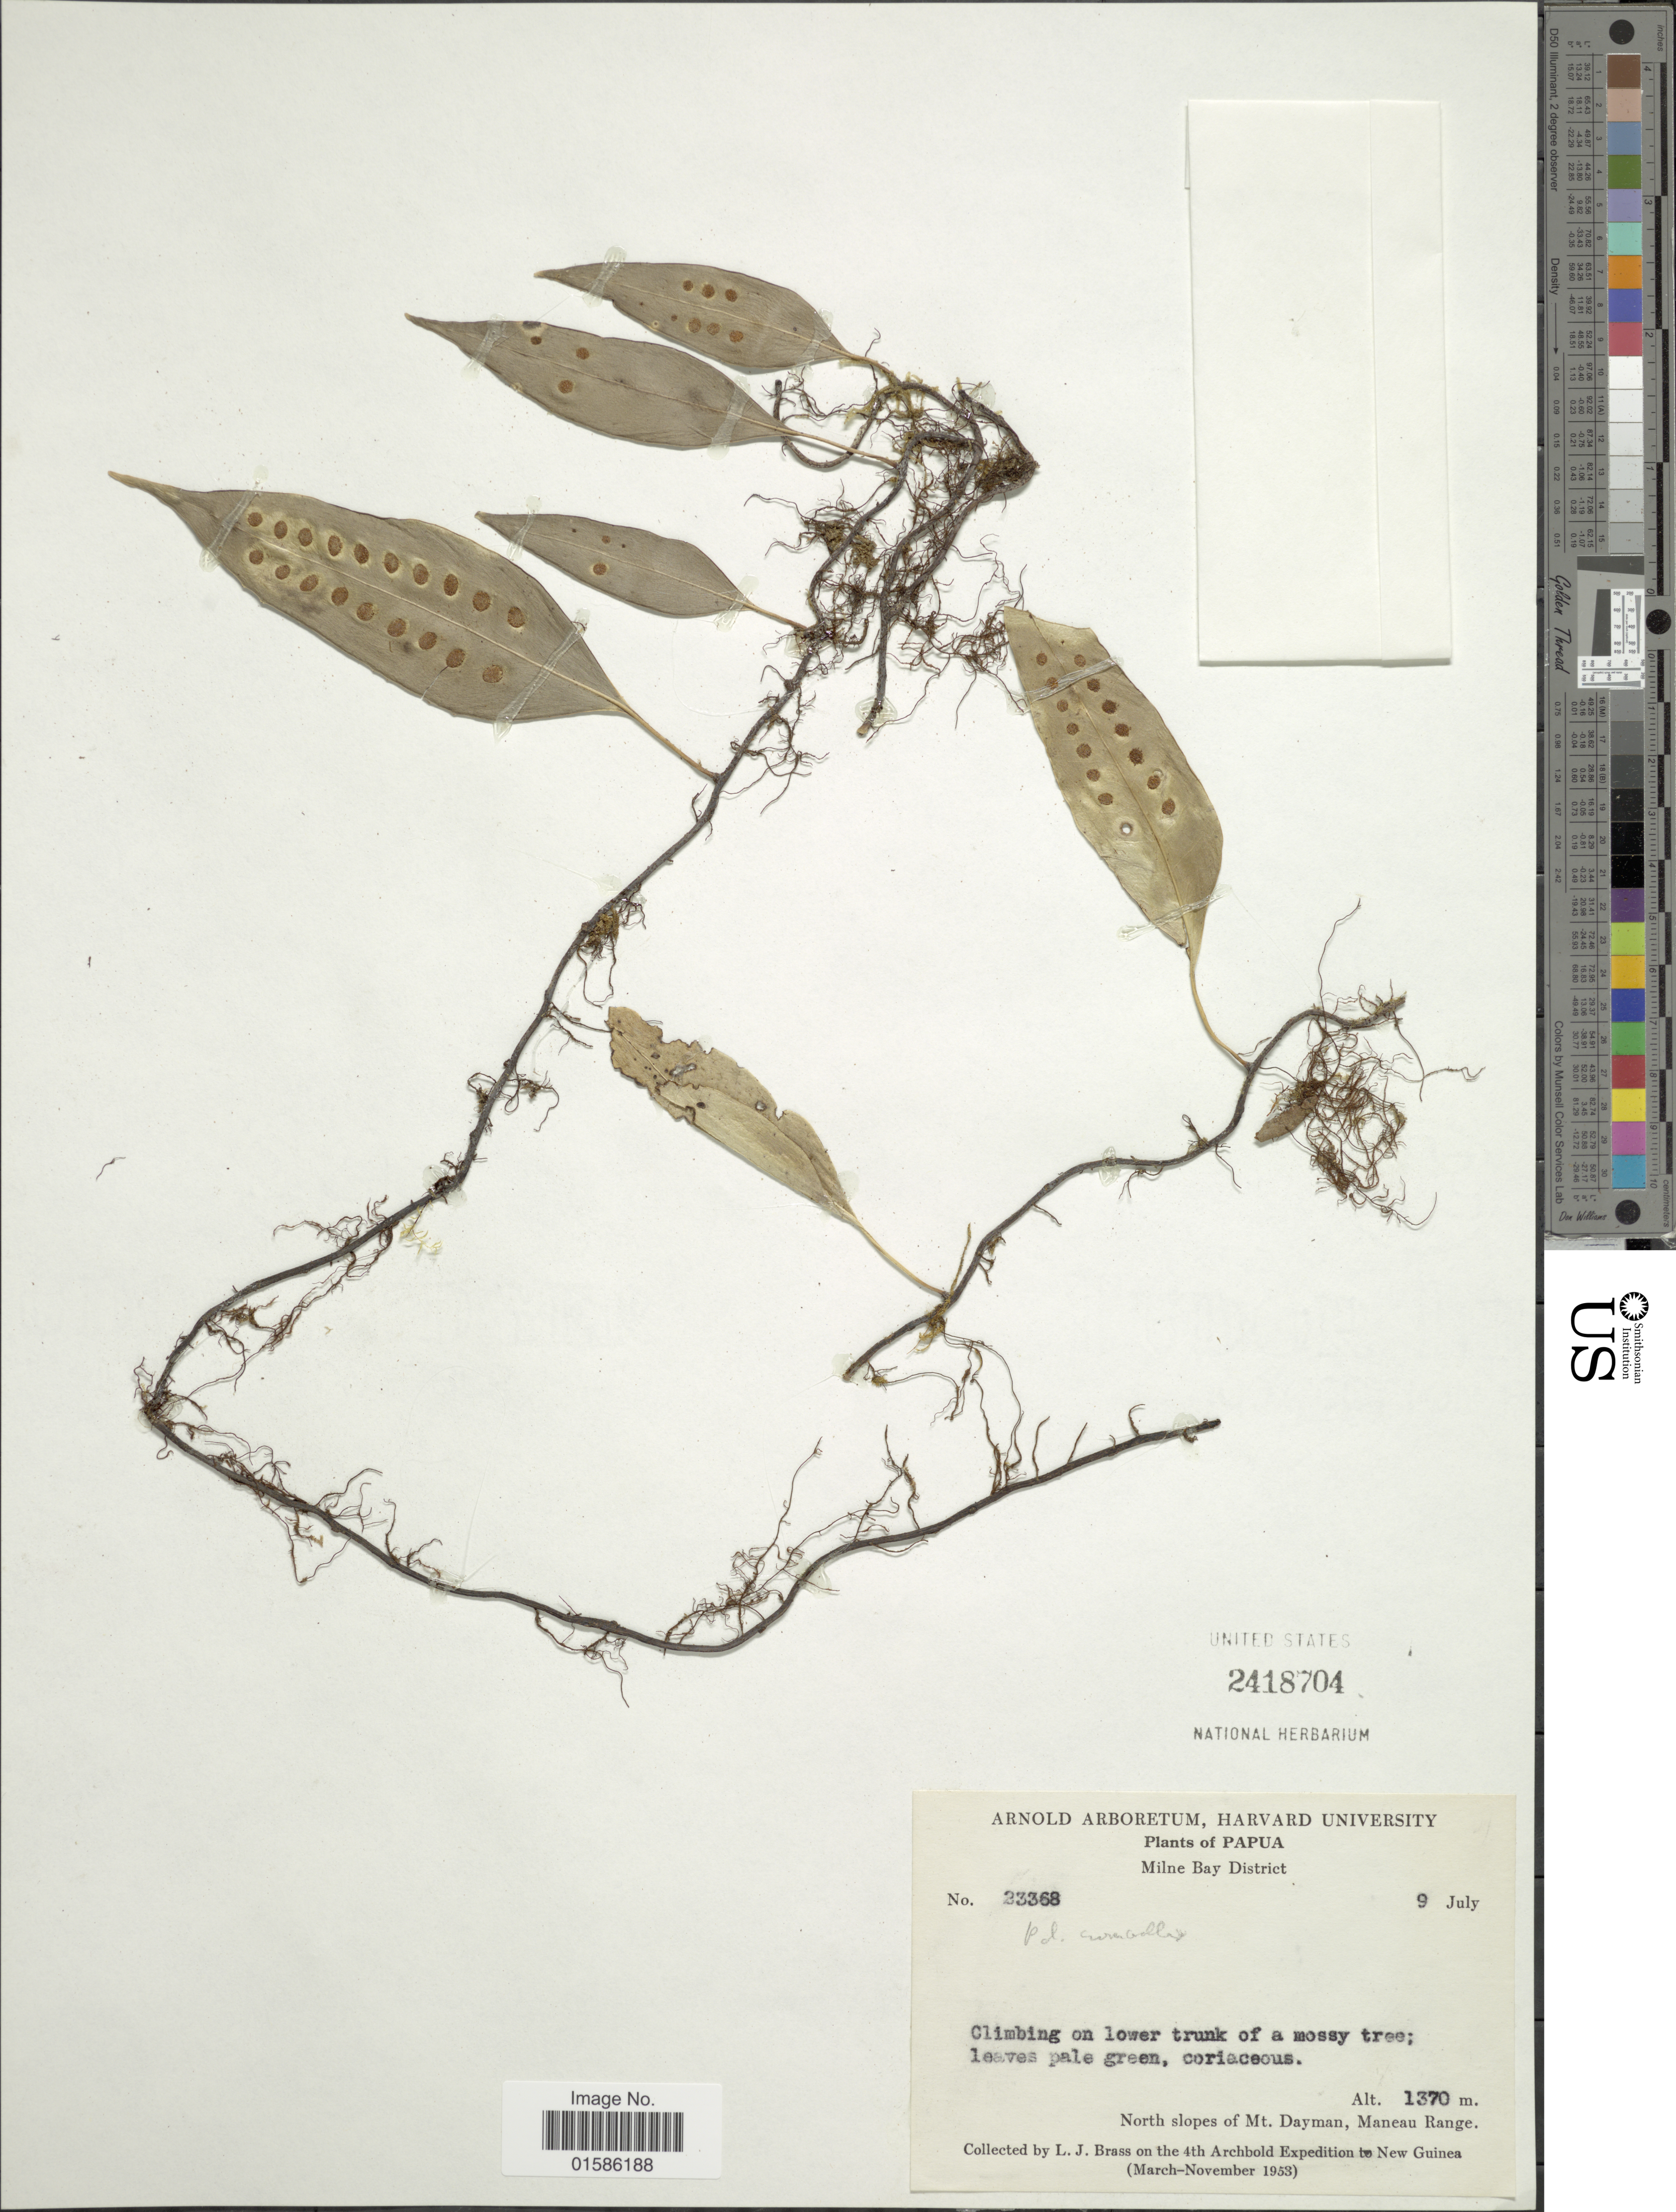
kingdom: Plantae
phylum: Tracheophyta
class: Polypodiopsida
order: Polypodiales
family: Polypodiaceae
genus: Microsorum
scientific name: Microsorum cromwellii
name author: (Rosenst.) Copel.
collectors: L. J. Brass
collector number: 23368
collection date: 1953-07-09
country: Papua New Guinea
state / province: Milne Bay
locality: Milne Bay District, North slopes of Mt Dayman, Maneau Range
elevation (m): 1370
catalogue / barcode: US 2418704